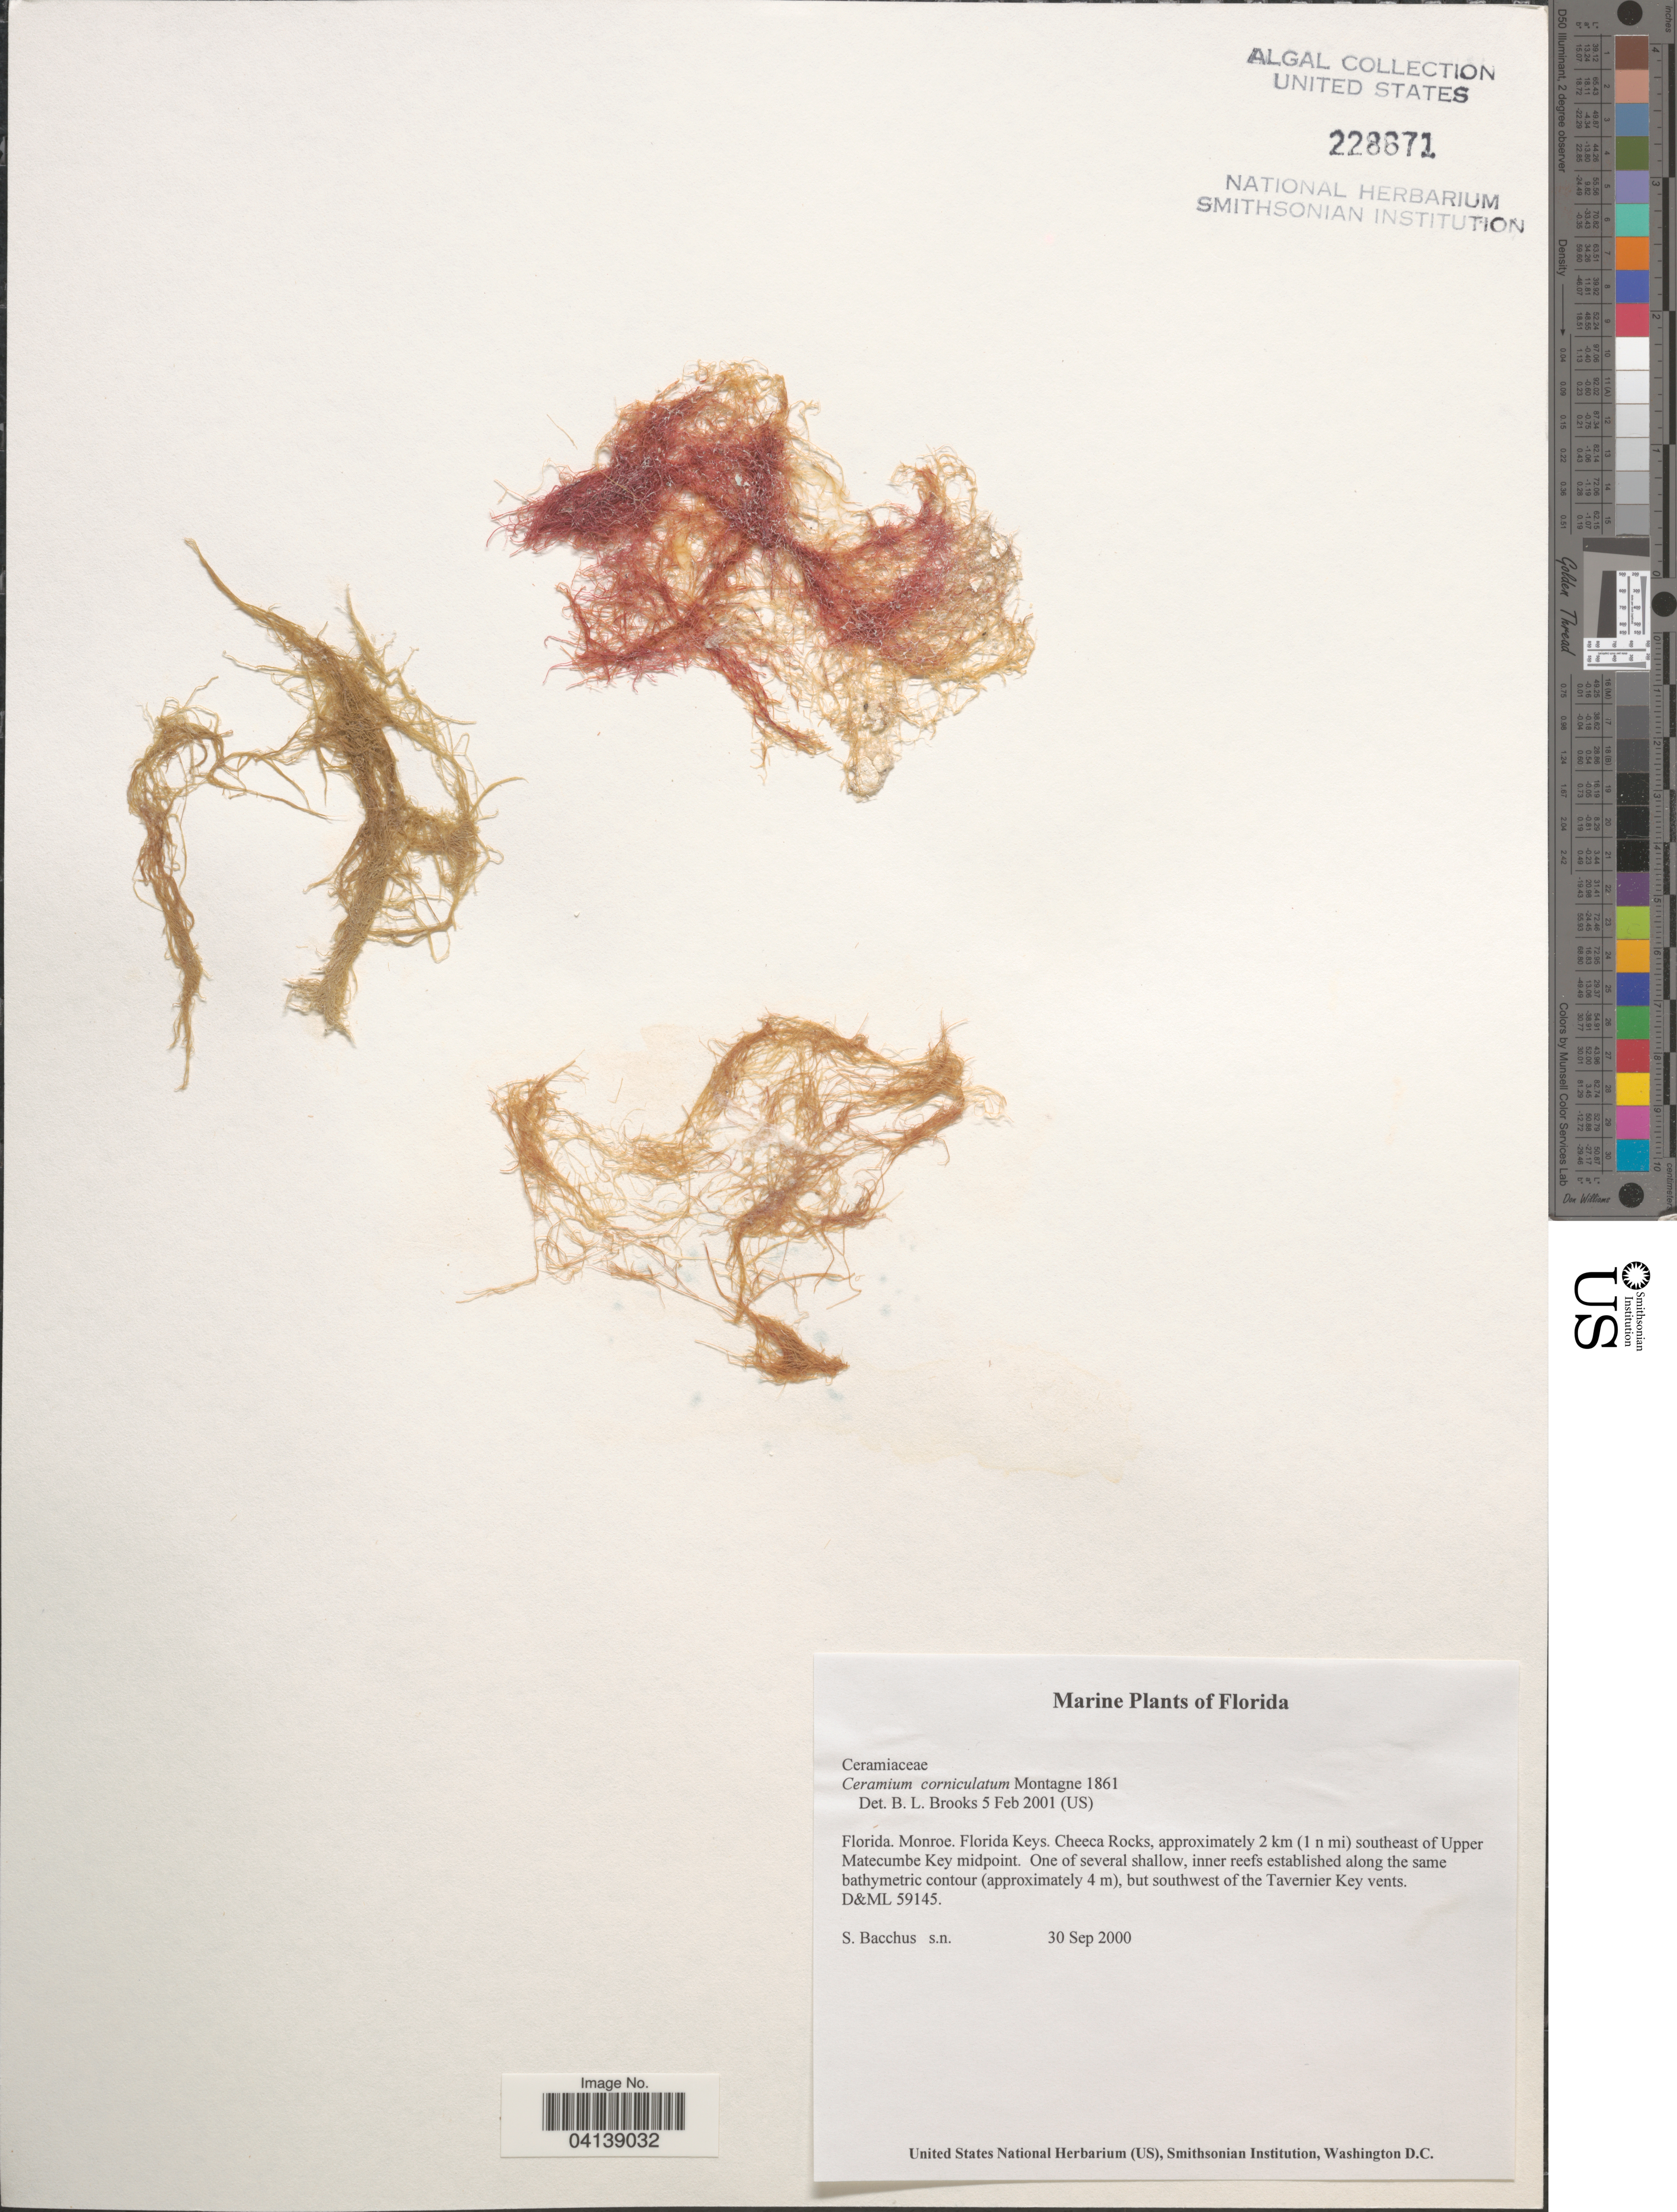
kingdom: Plantae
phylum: Rhodophyta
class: Florideophyceae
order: Ceramiales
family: Ceramiaceae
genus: Ceramium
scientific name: Ceramium corniculatum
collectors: S. Bacchus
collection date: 2000-09-30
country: United States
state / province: Florida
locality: Monroe. Florida Keys. Cheeca Rocks, approximately 2 km (1 n mi) southeast of Upper Matecumbe Key midpoint. Southwest of the Tavernier Key vents.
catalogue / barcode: US 228671